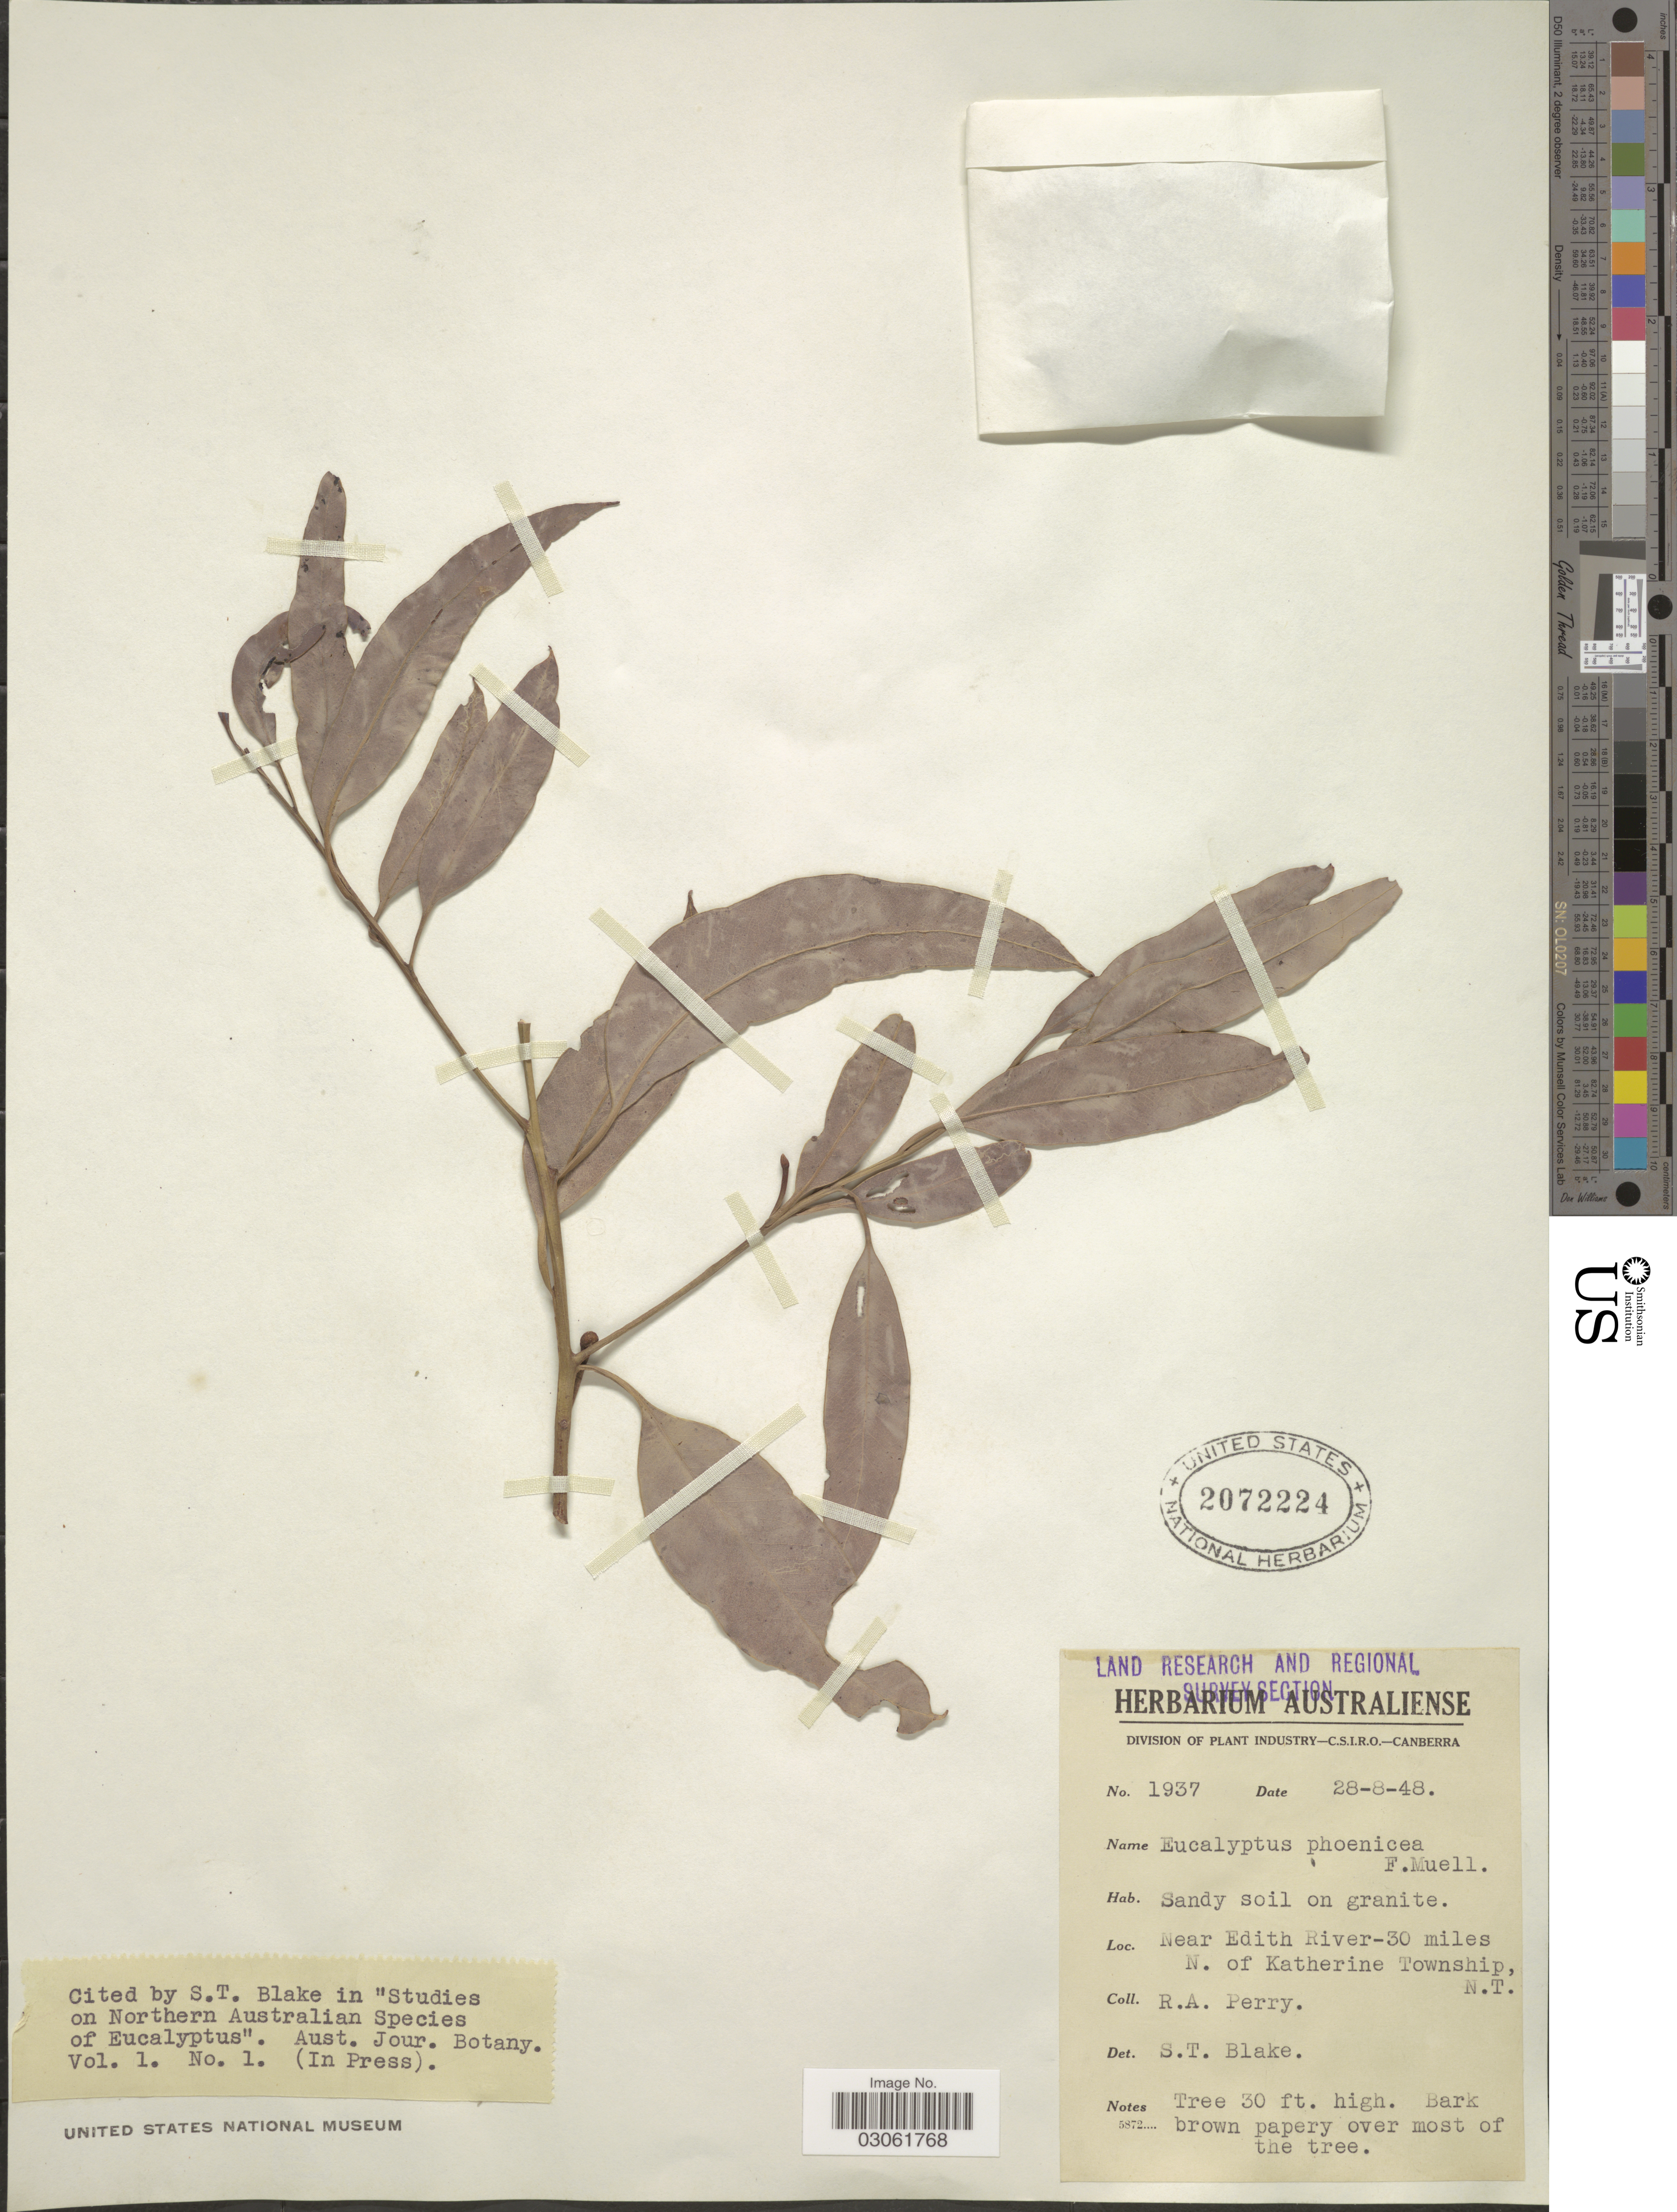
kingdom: Plantae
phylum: Tracheophyta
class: Magnoliopsida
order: Myrtales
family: Myrtaceae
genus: Eucalyptus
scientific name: Eucalyptus phoenicea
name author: F. Muell.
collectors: Perry, R. A.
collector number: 1937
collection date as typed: Transcribed d/m/y: 28/8/48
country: Australia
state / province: Northern Territory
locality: Near Edith River- 30 miles N. of Katherine Township.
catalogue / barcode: US 2072224